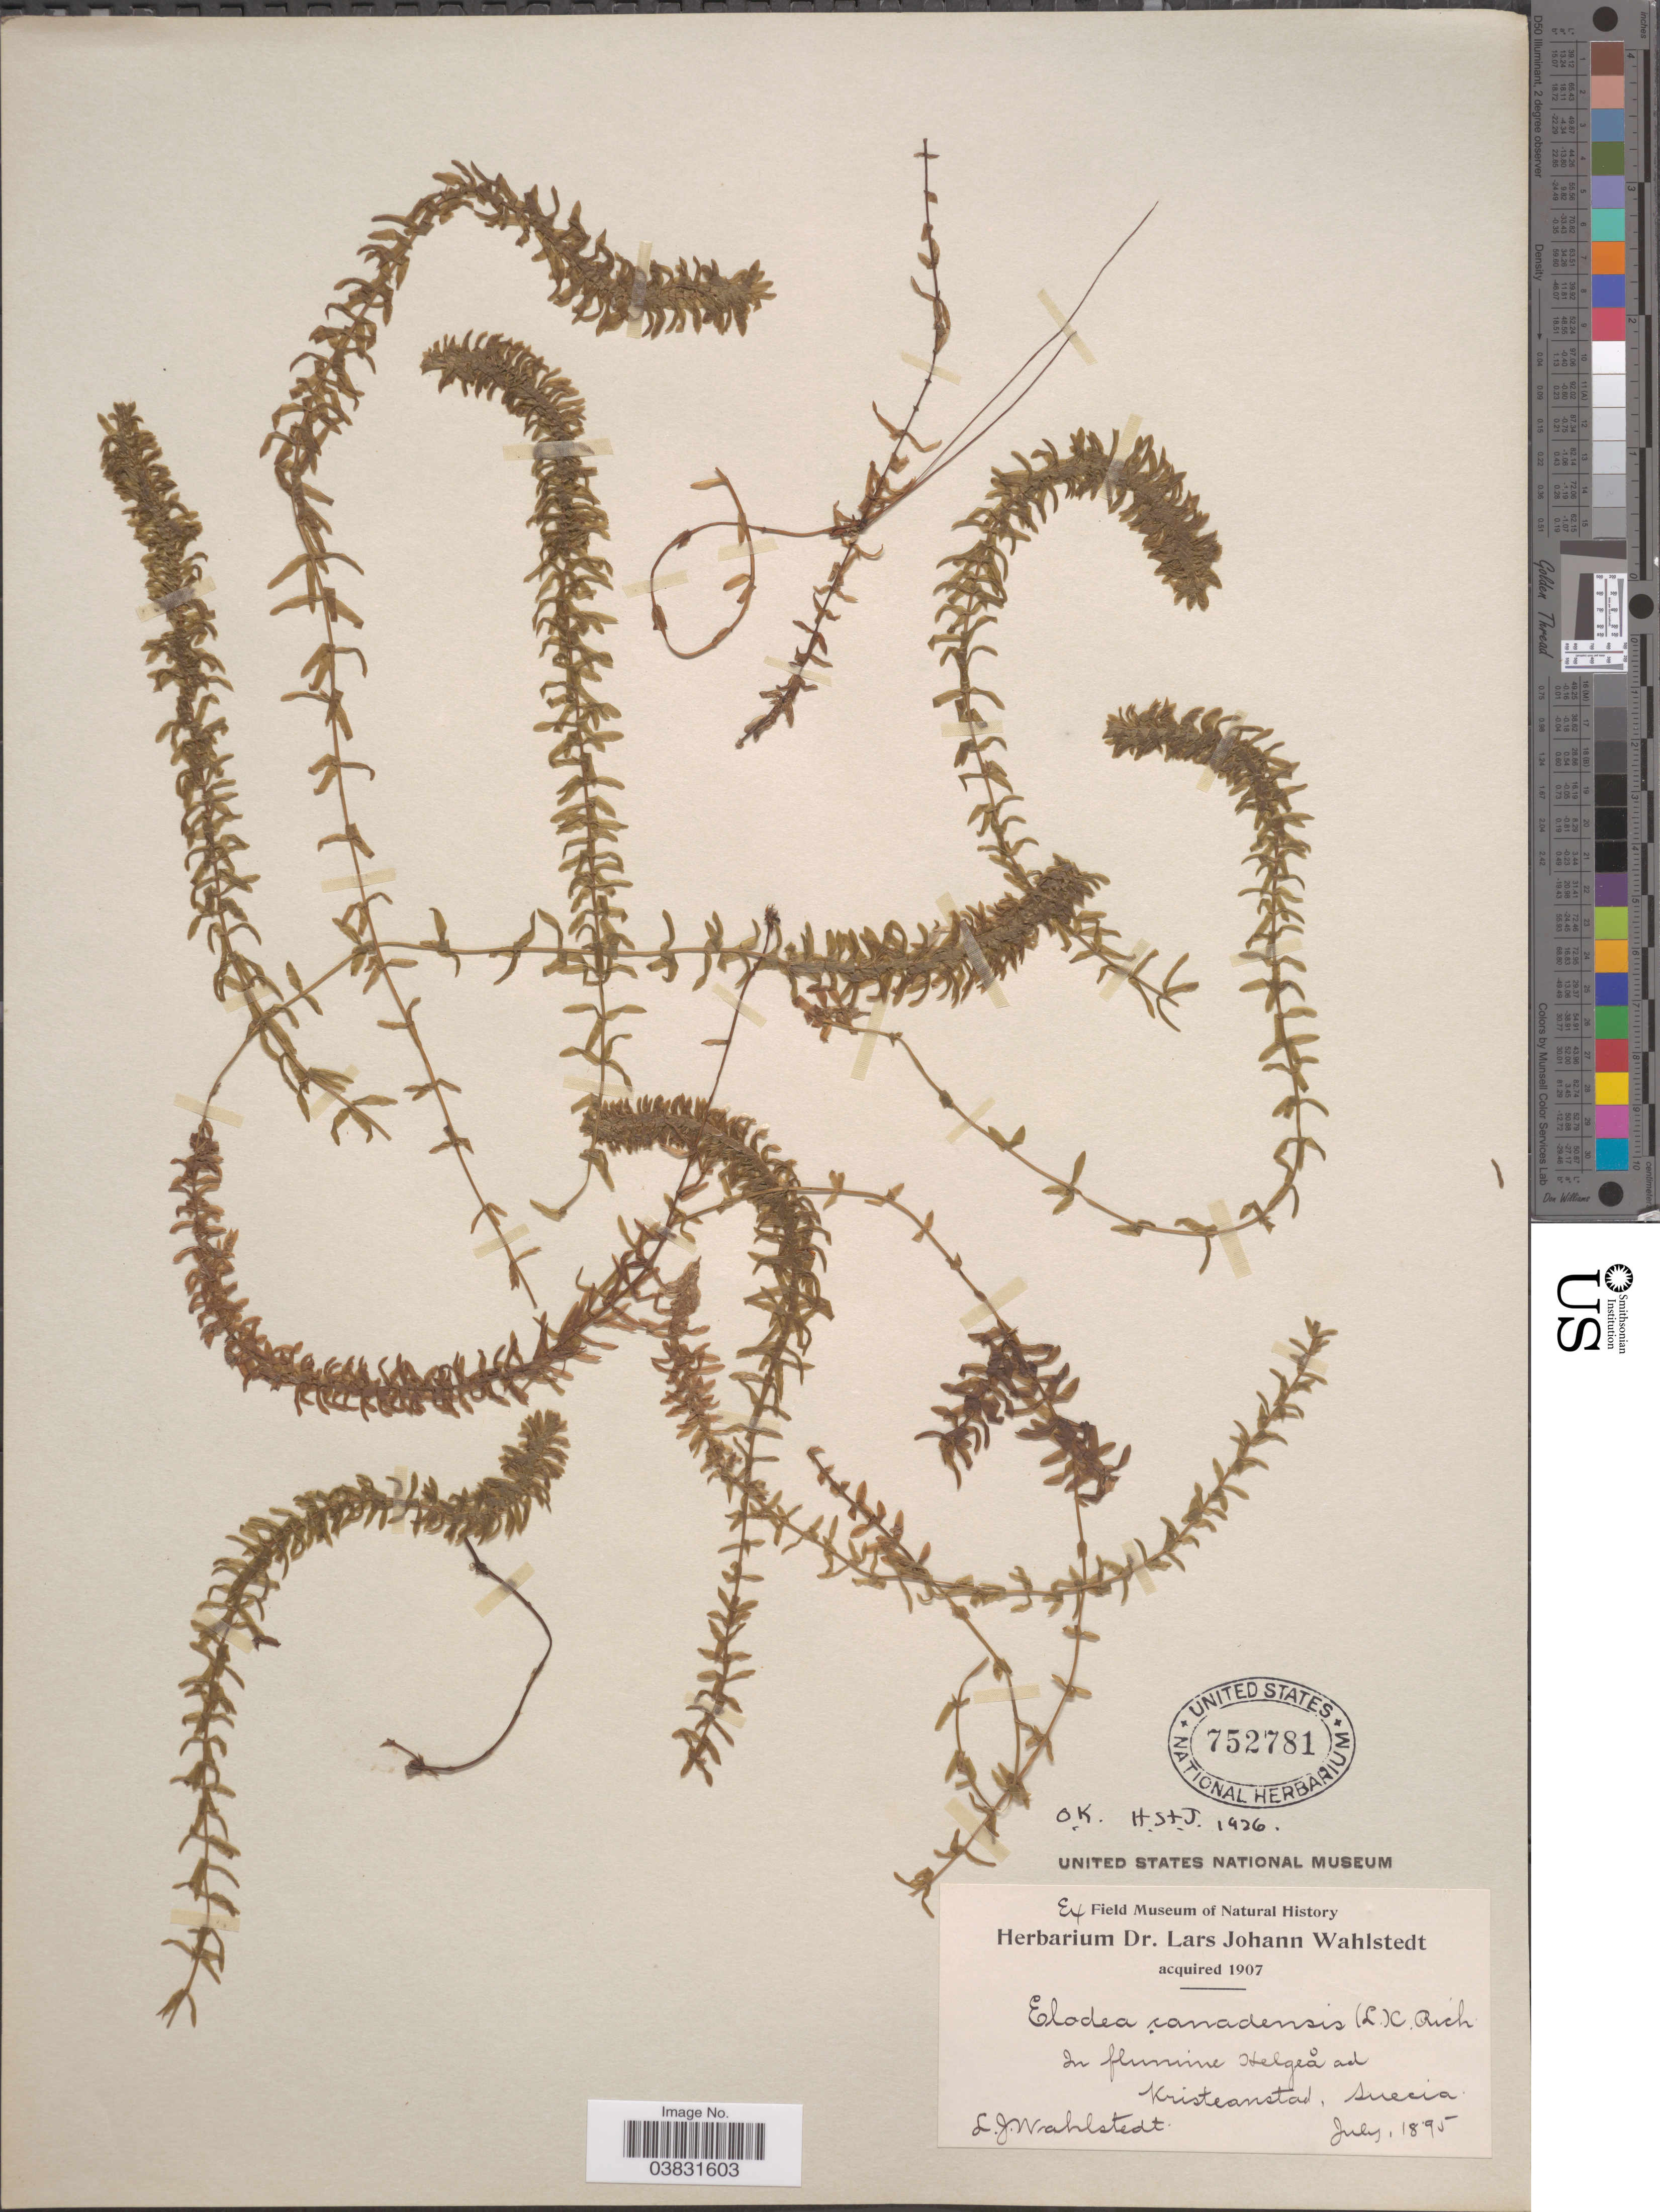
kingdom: Plantae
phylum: Tracheophyta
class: Liliopsida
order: Alismatales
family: Hydrocharitaceae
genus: Elodea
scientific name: Elodea canadensis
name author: Michx.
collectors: L. J. Wahlstedt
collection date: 1895-07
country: Sweden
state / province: Skåne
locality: Kristeanstad.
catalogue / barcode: US 752781